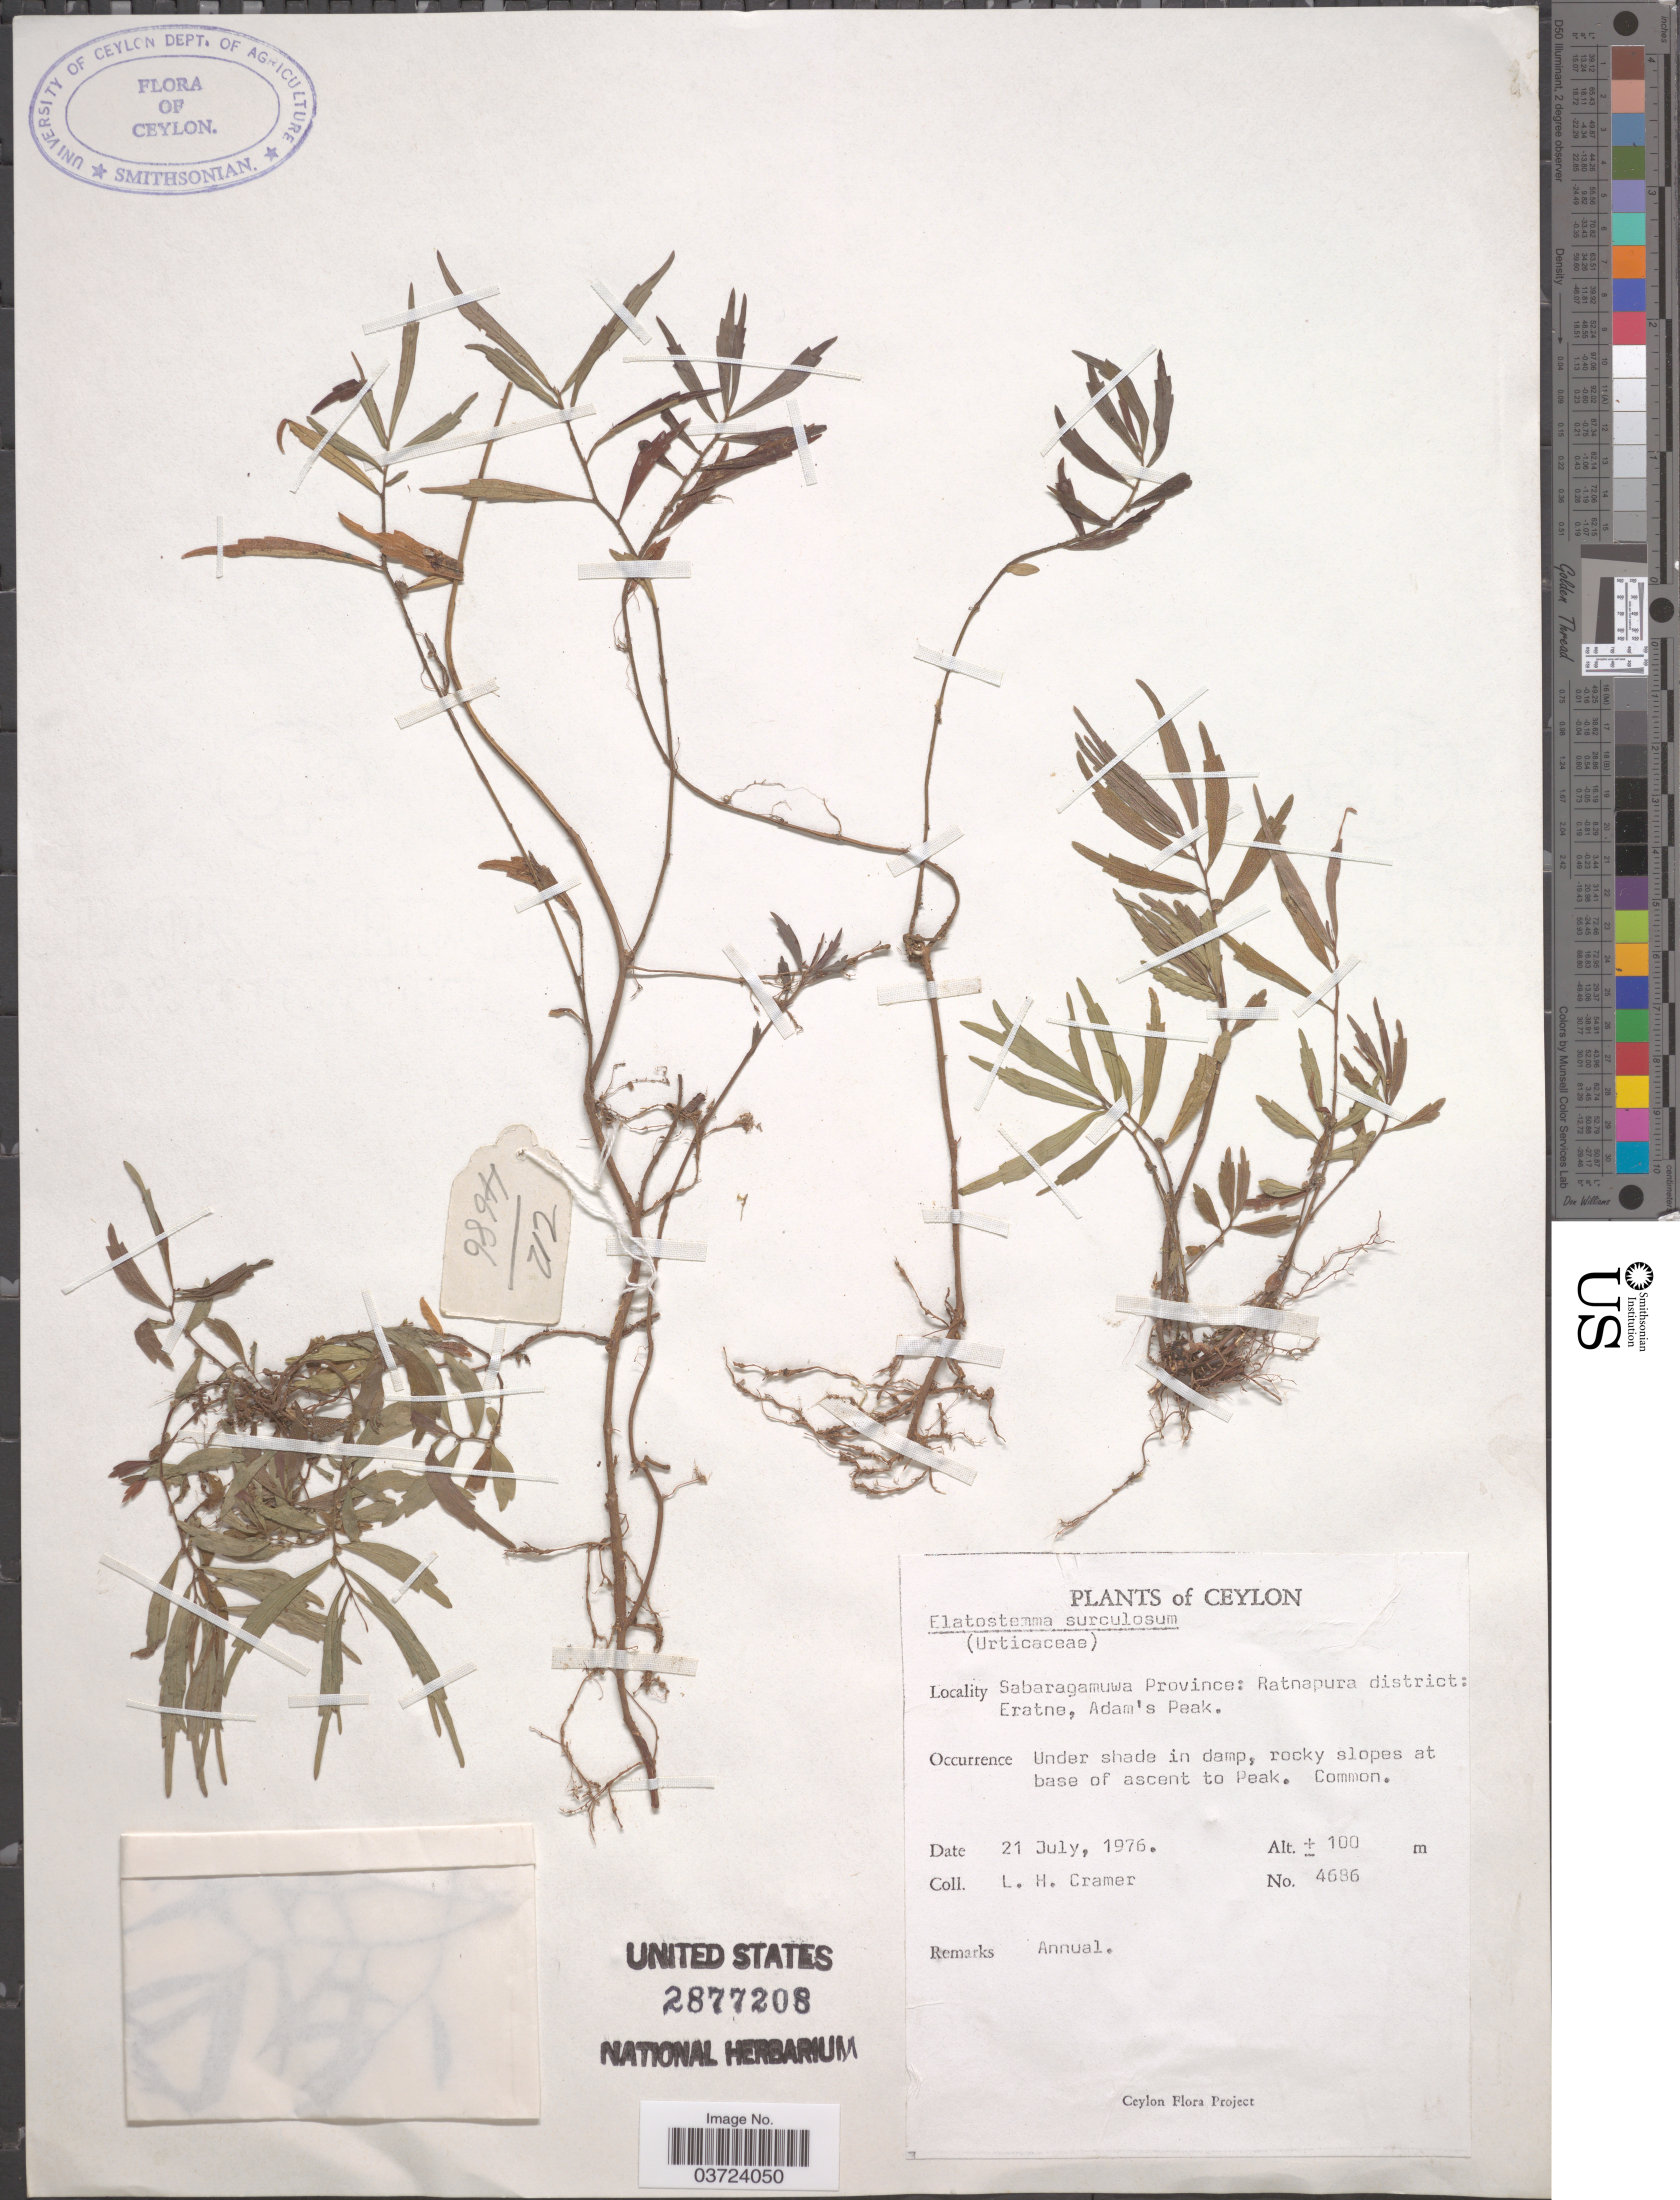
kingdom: Plantae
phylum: Tracheophyta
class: Magnoliopsida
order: Rosales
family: Urticaceae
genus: Elatostema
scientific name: Elatostema surculosum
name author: Wight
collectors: L. H. Cramer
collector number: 4686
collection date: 1976-07-21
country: Sri Lanka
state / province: Sabaragamuwa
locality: Ceylon. Ratnapura District: Eratne, Adam's Peak.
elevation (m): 100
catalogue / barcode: US 2877208